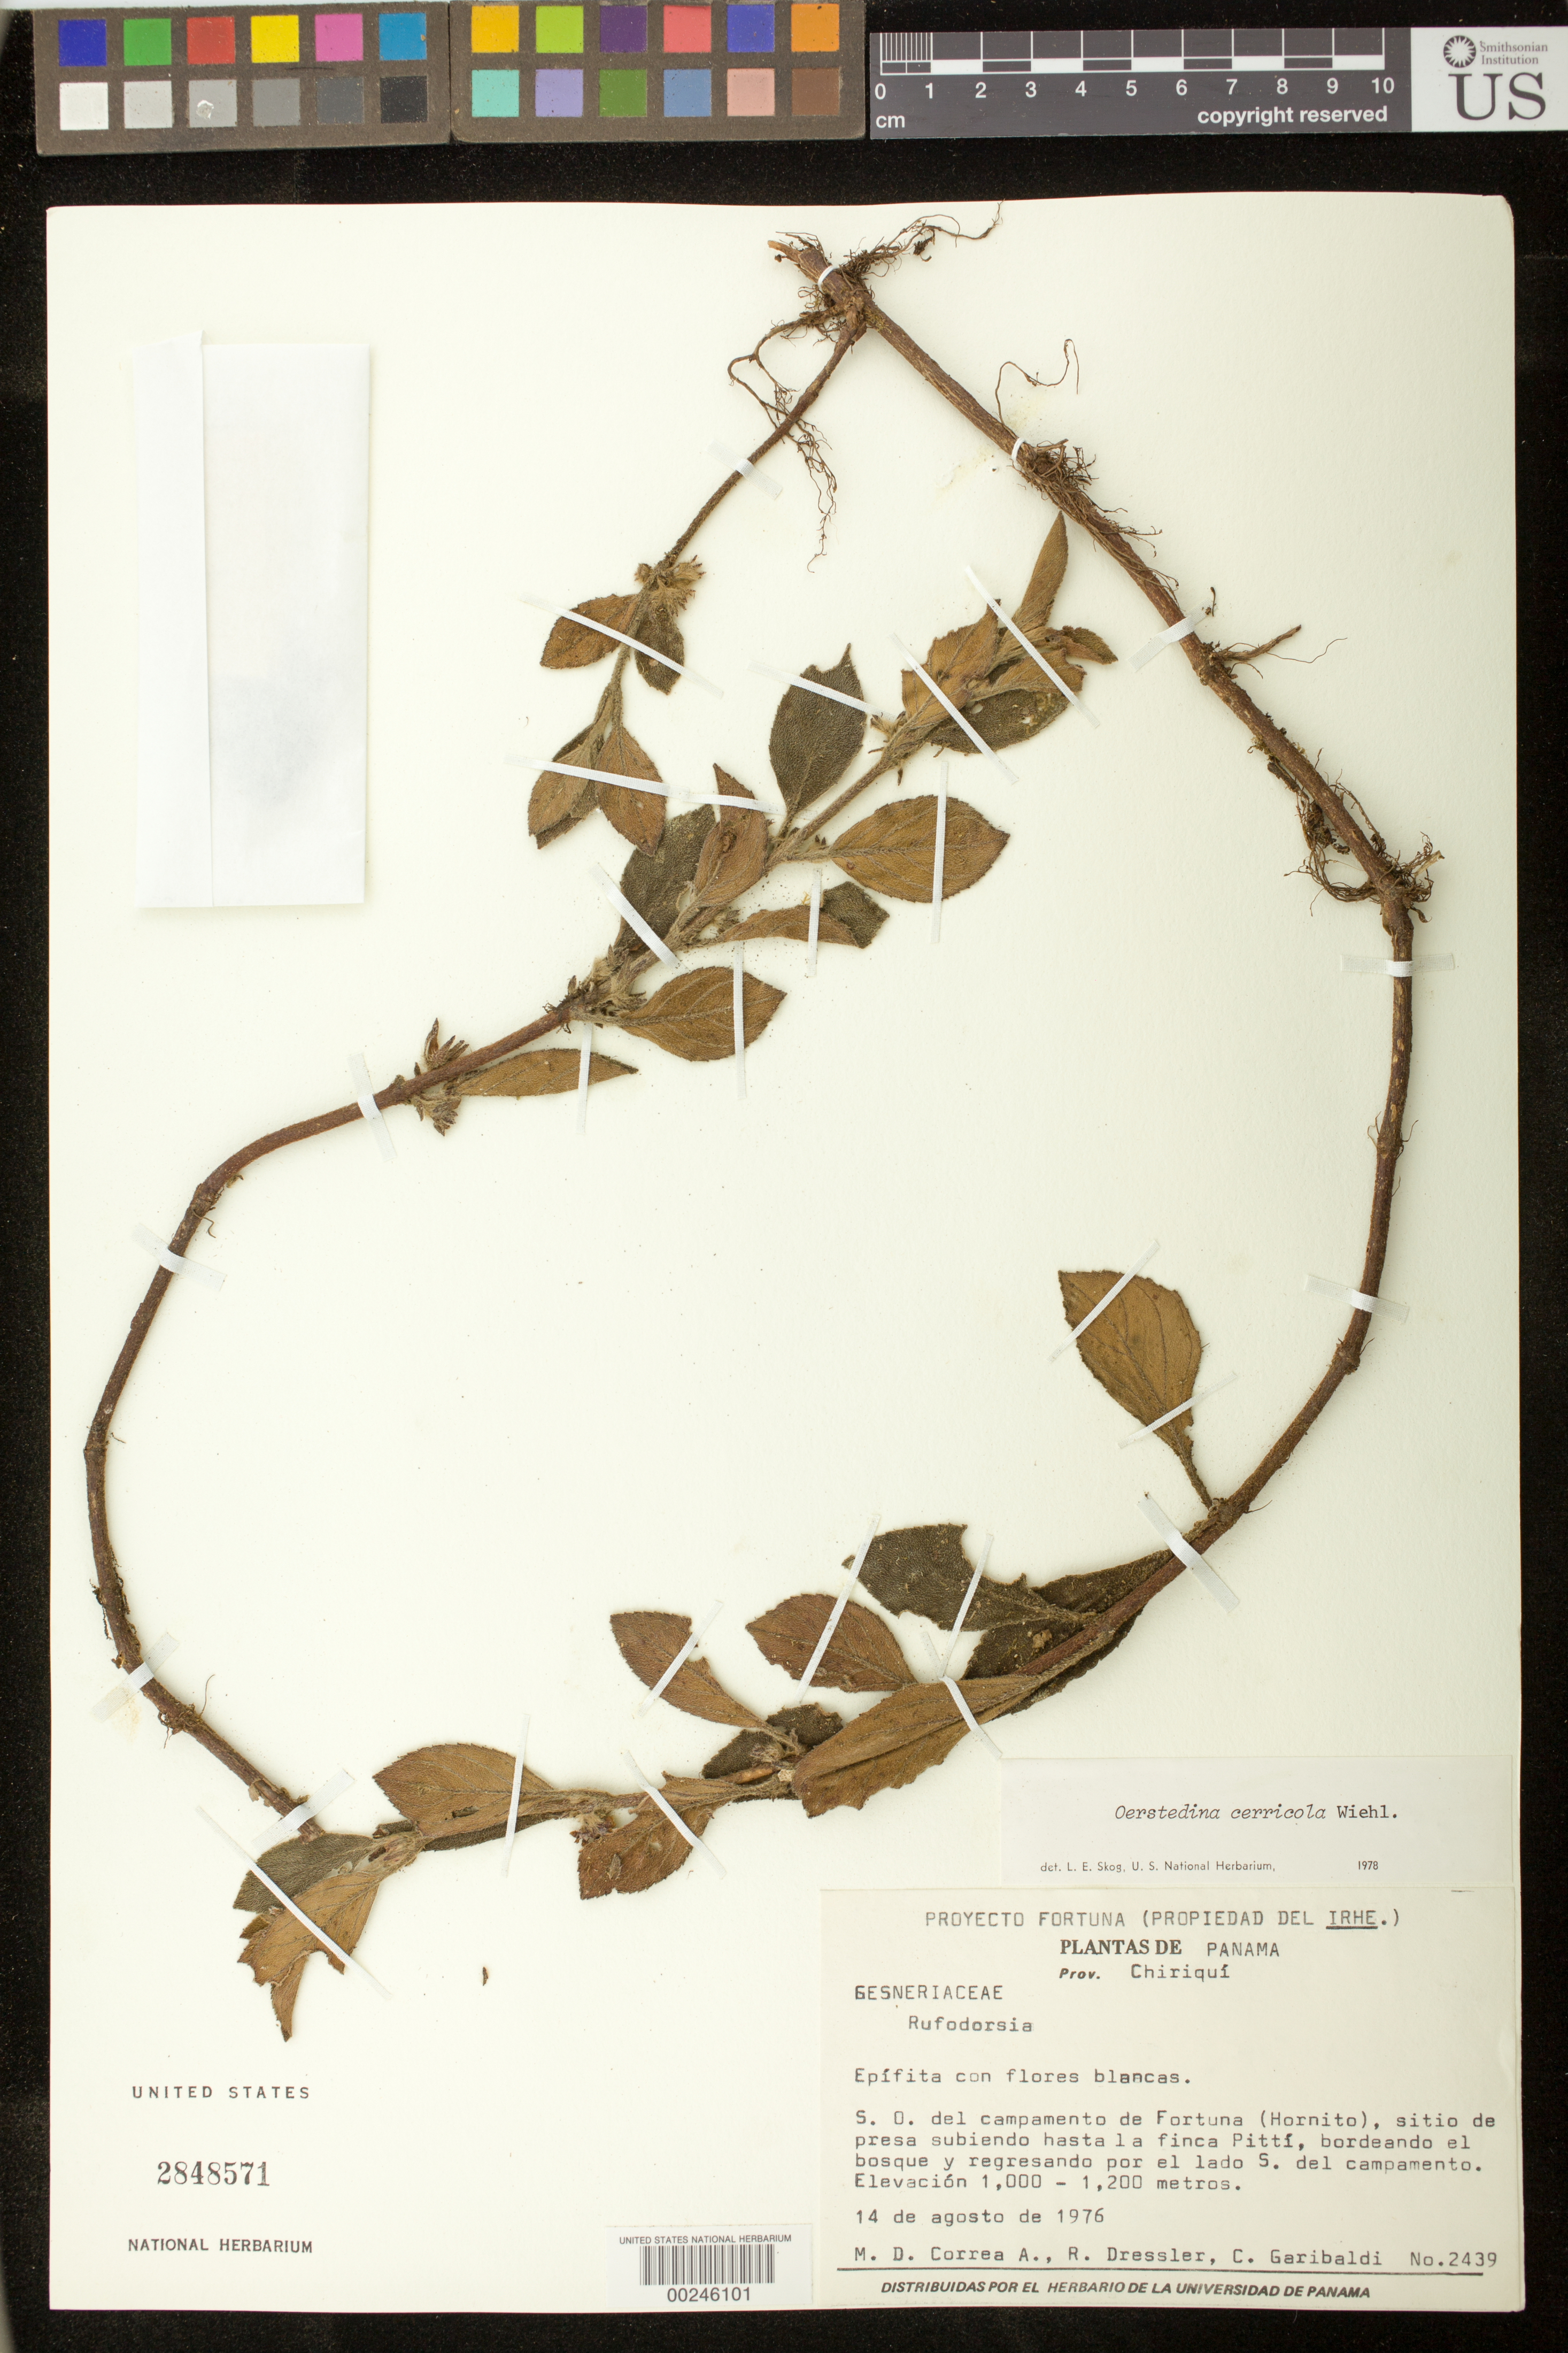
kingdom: Plantae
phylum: Tracheophyta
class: Magnoliopsida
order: Lamiales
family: Gesneriaceae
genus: Oerstedina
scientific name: Oerstedina cerricola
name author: Wiehler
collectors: M. D. Corrêa-A., R. Dressler & C. Garibaldi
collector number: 2439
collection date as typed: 14 Aug 1976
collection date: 1976-08-14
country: Panama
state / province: Chiriquí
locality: SW of Fortuna camp (Hornito), dam site on the way up to Finca Pitti, ...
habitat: Forest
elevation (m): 1000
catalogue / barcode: US 2848571